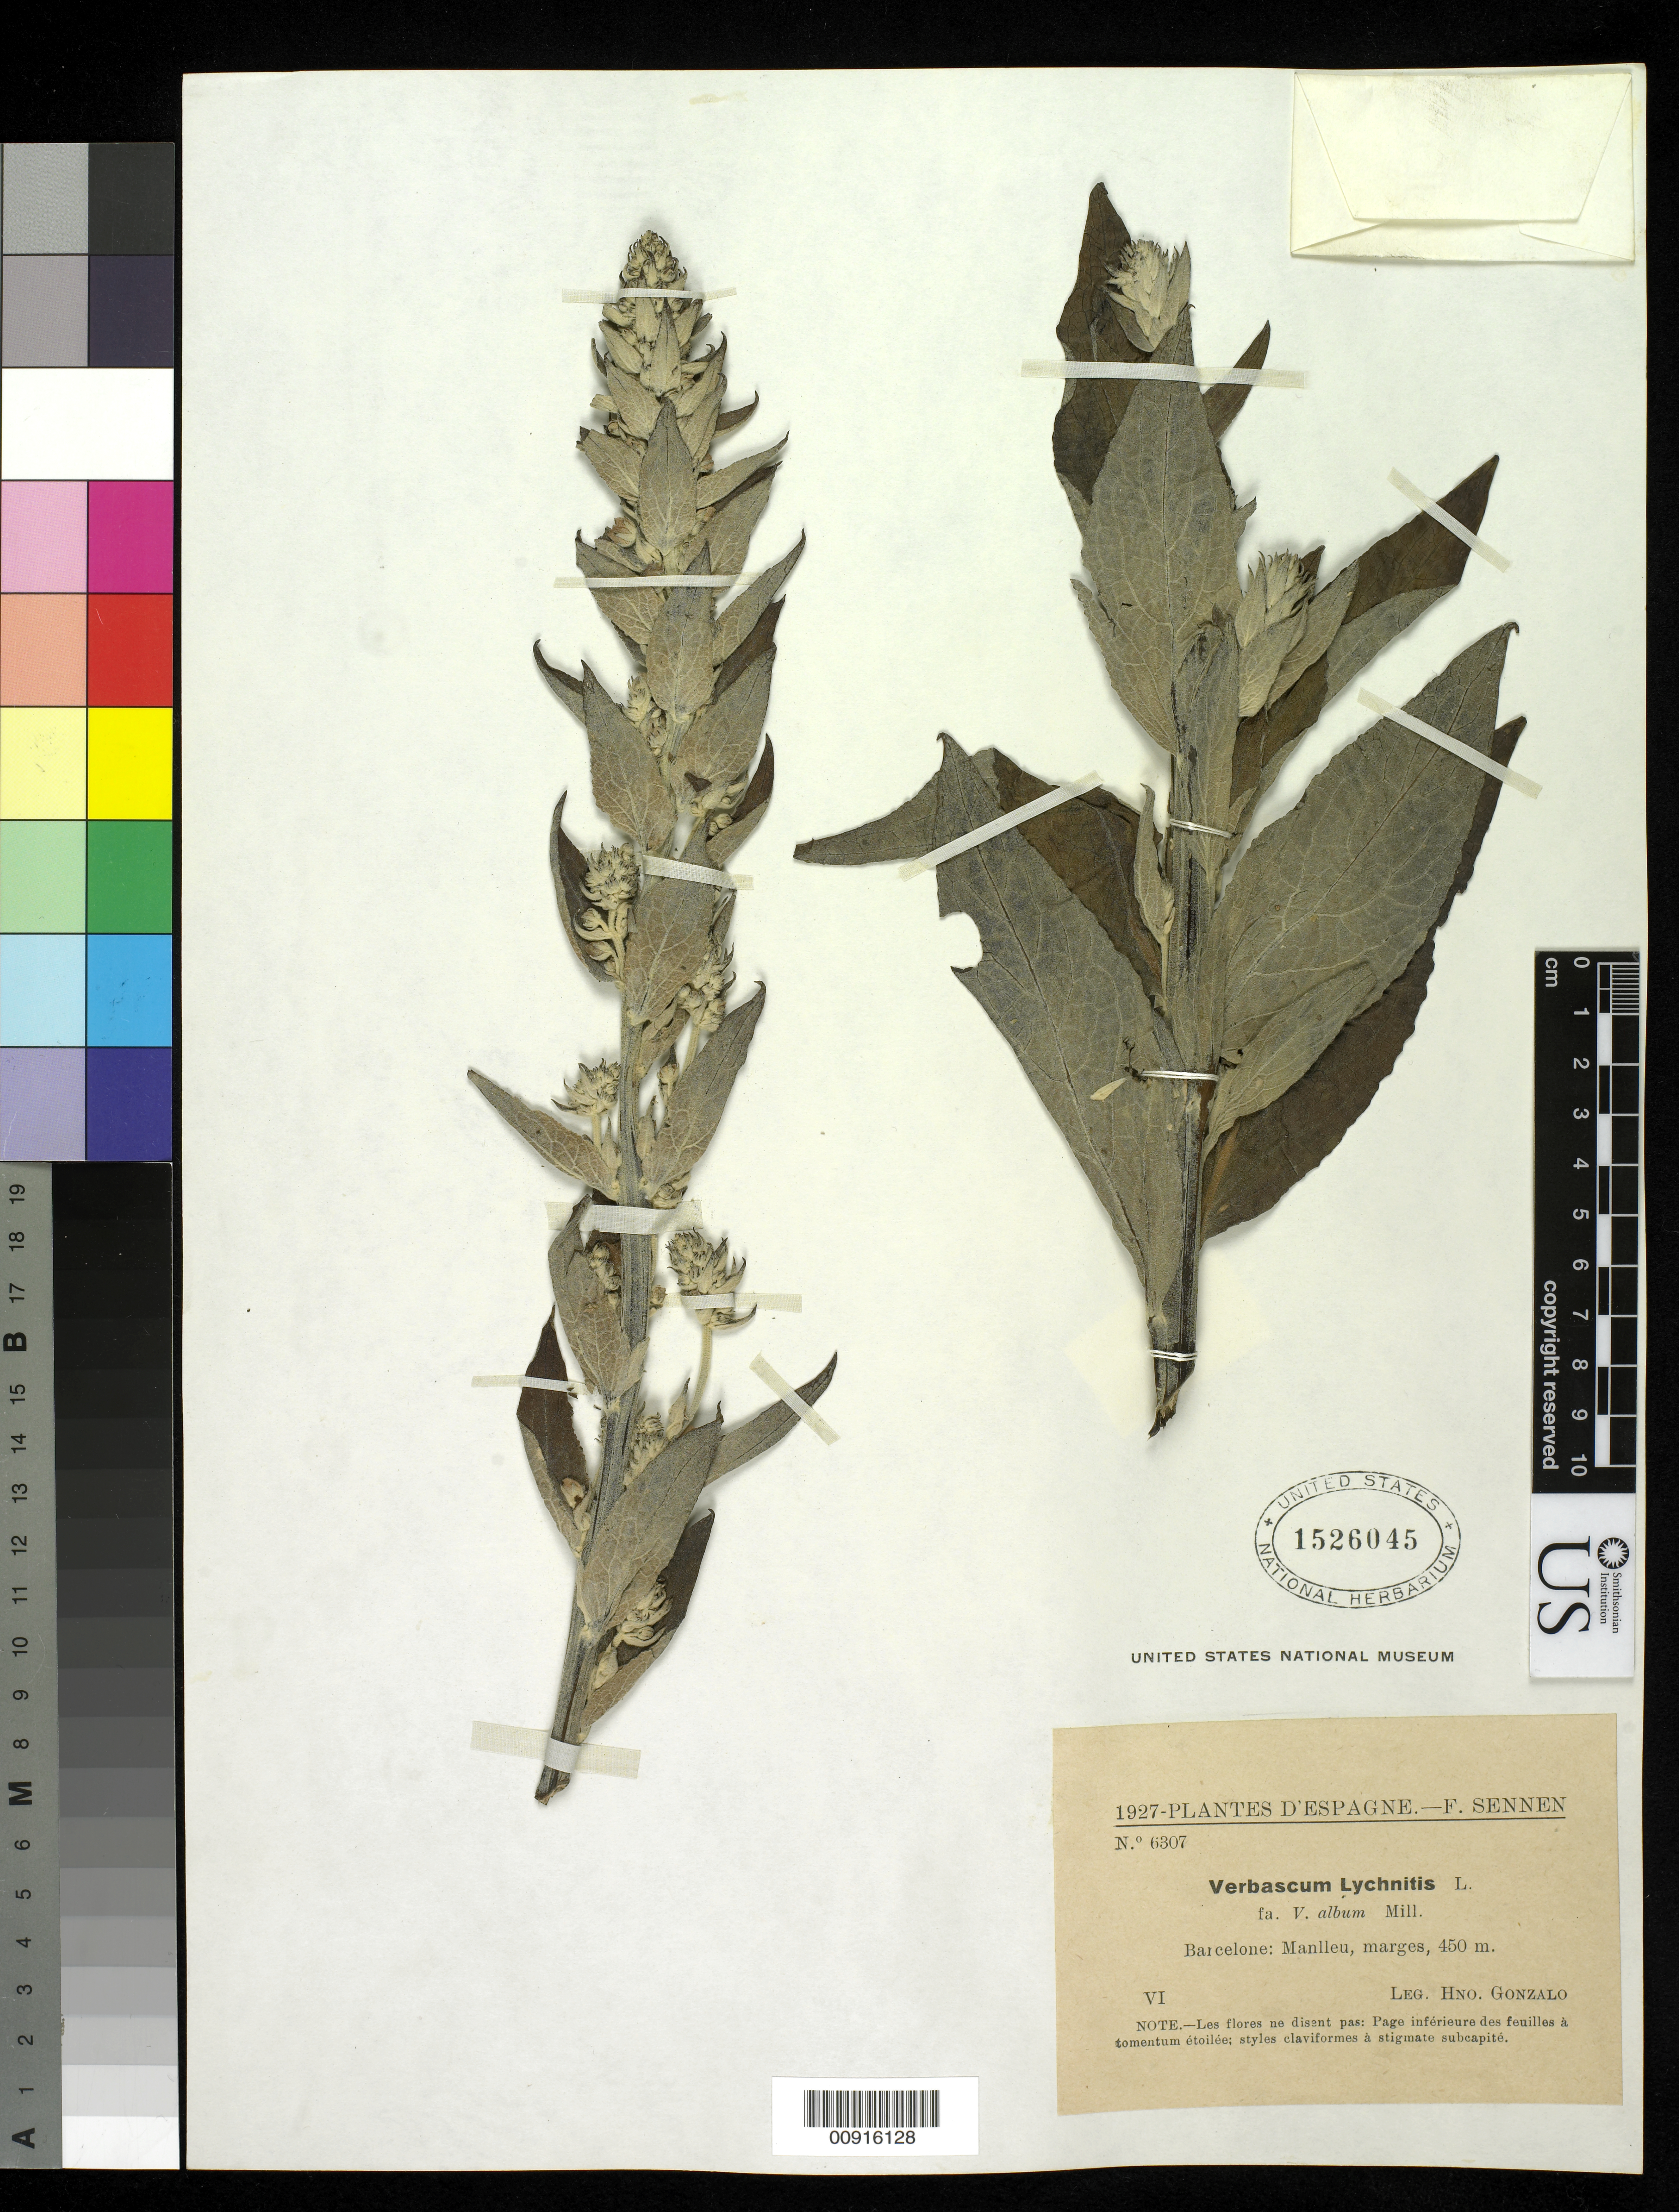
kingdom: Plantae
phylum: Tracheophyta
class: Magnoliopsida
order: Lamiales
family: Scrophulariaceae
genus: Verbascum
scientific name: Verbascum lychnitis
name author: L.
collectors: H. Gonzalo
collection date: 1927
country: Spain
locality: Barcelone: Manlleu, marges, 450 m.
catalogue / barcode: US 1526045